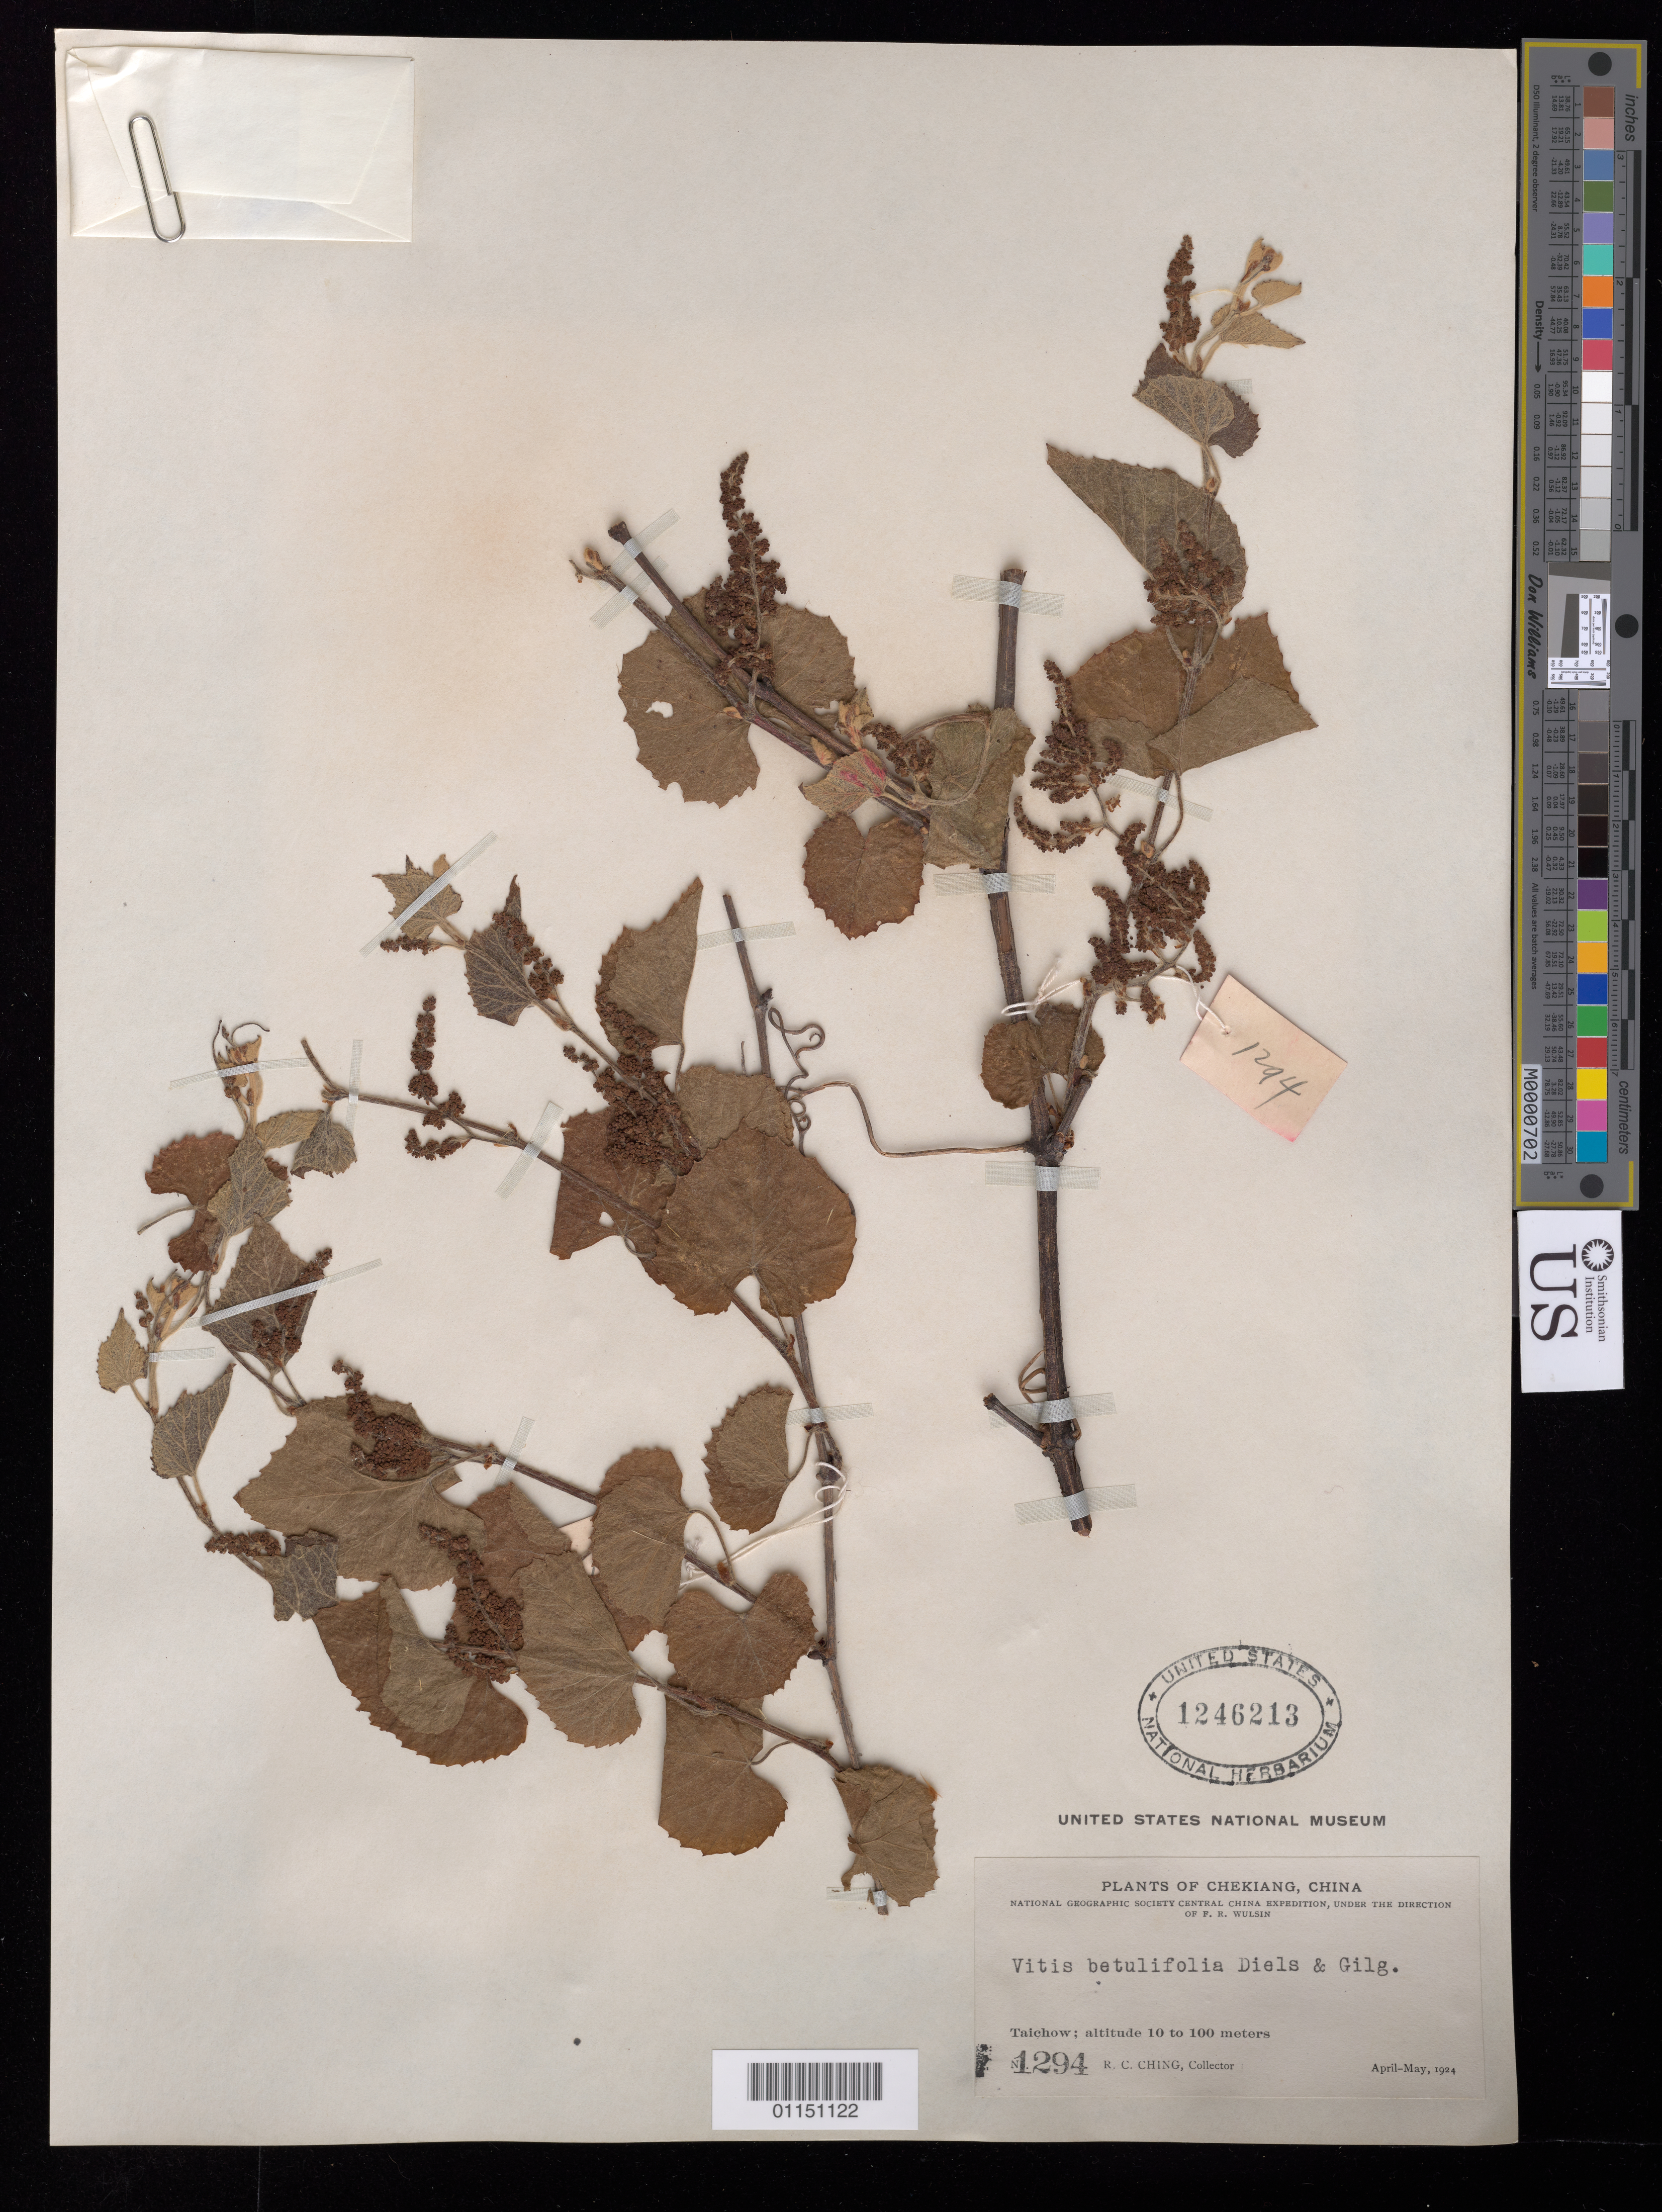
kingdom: Plantae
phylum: Tracheophyta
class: Magnoliopsida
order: Vitales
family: Vitaceae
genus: Vitis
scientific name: Vitis betulifolia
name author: Diels & Gilg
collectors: R. C. Ching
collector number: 1294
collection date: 1924-04/1924-05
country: China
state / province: Zhejiang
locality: Taichow.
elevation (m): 10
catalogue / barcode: US 1246213